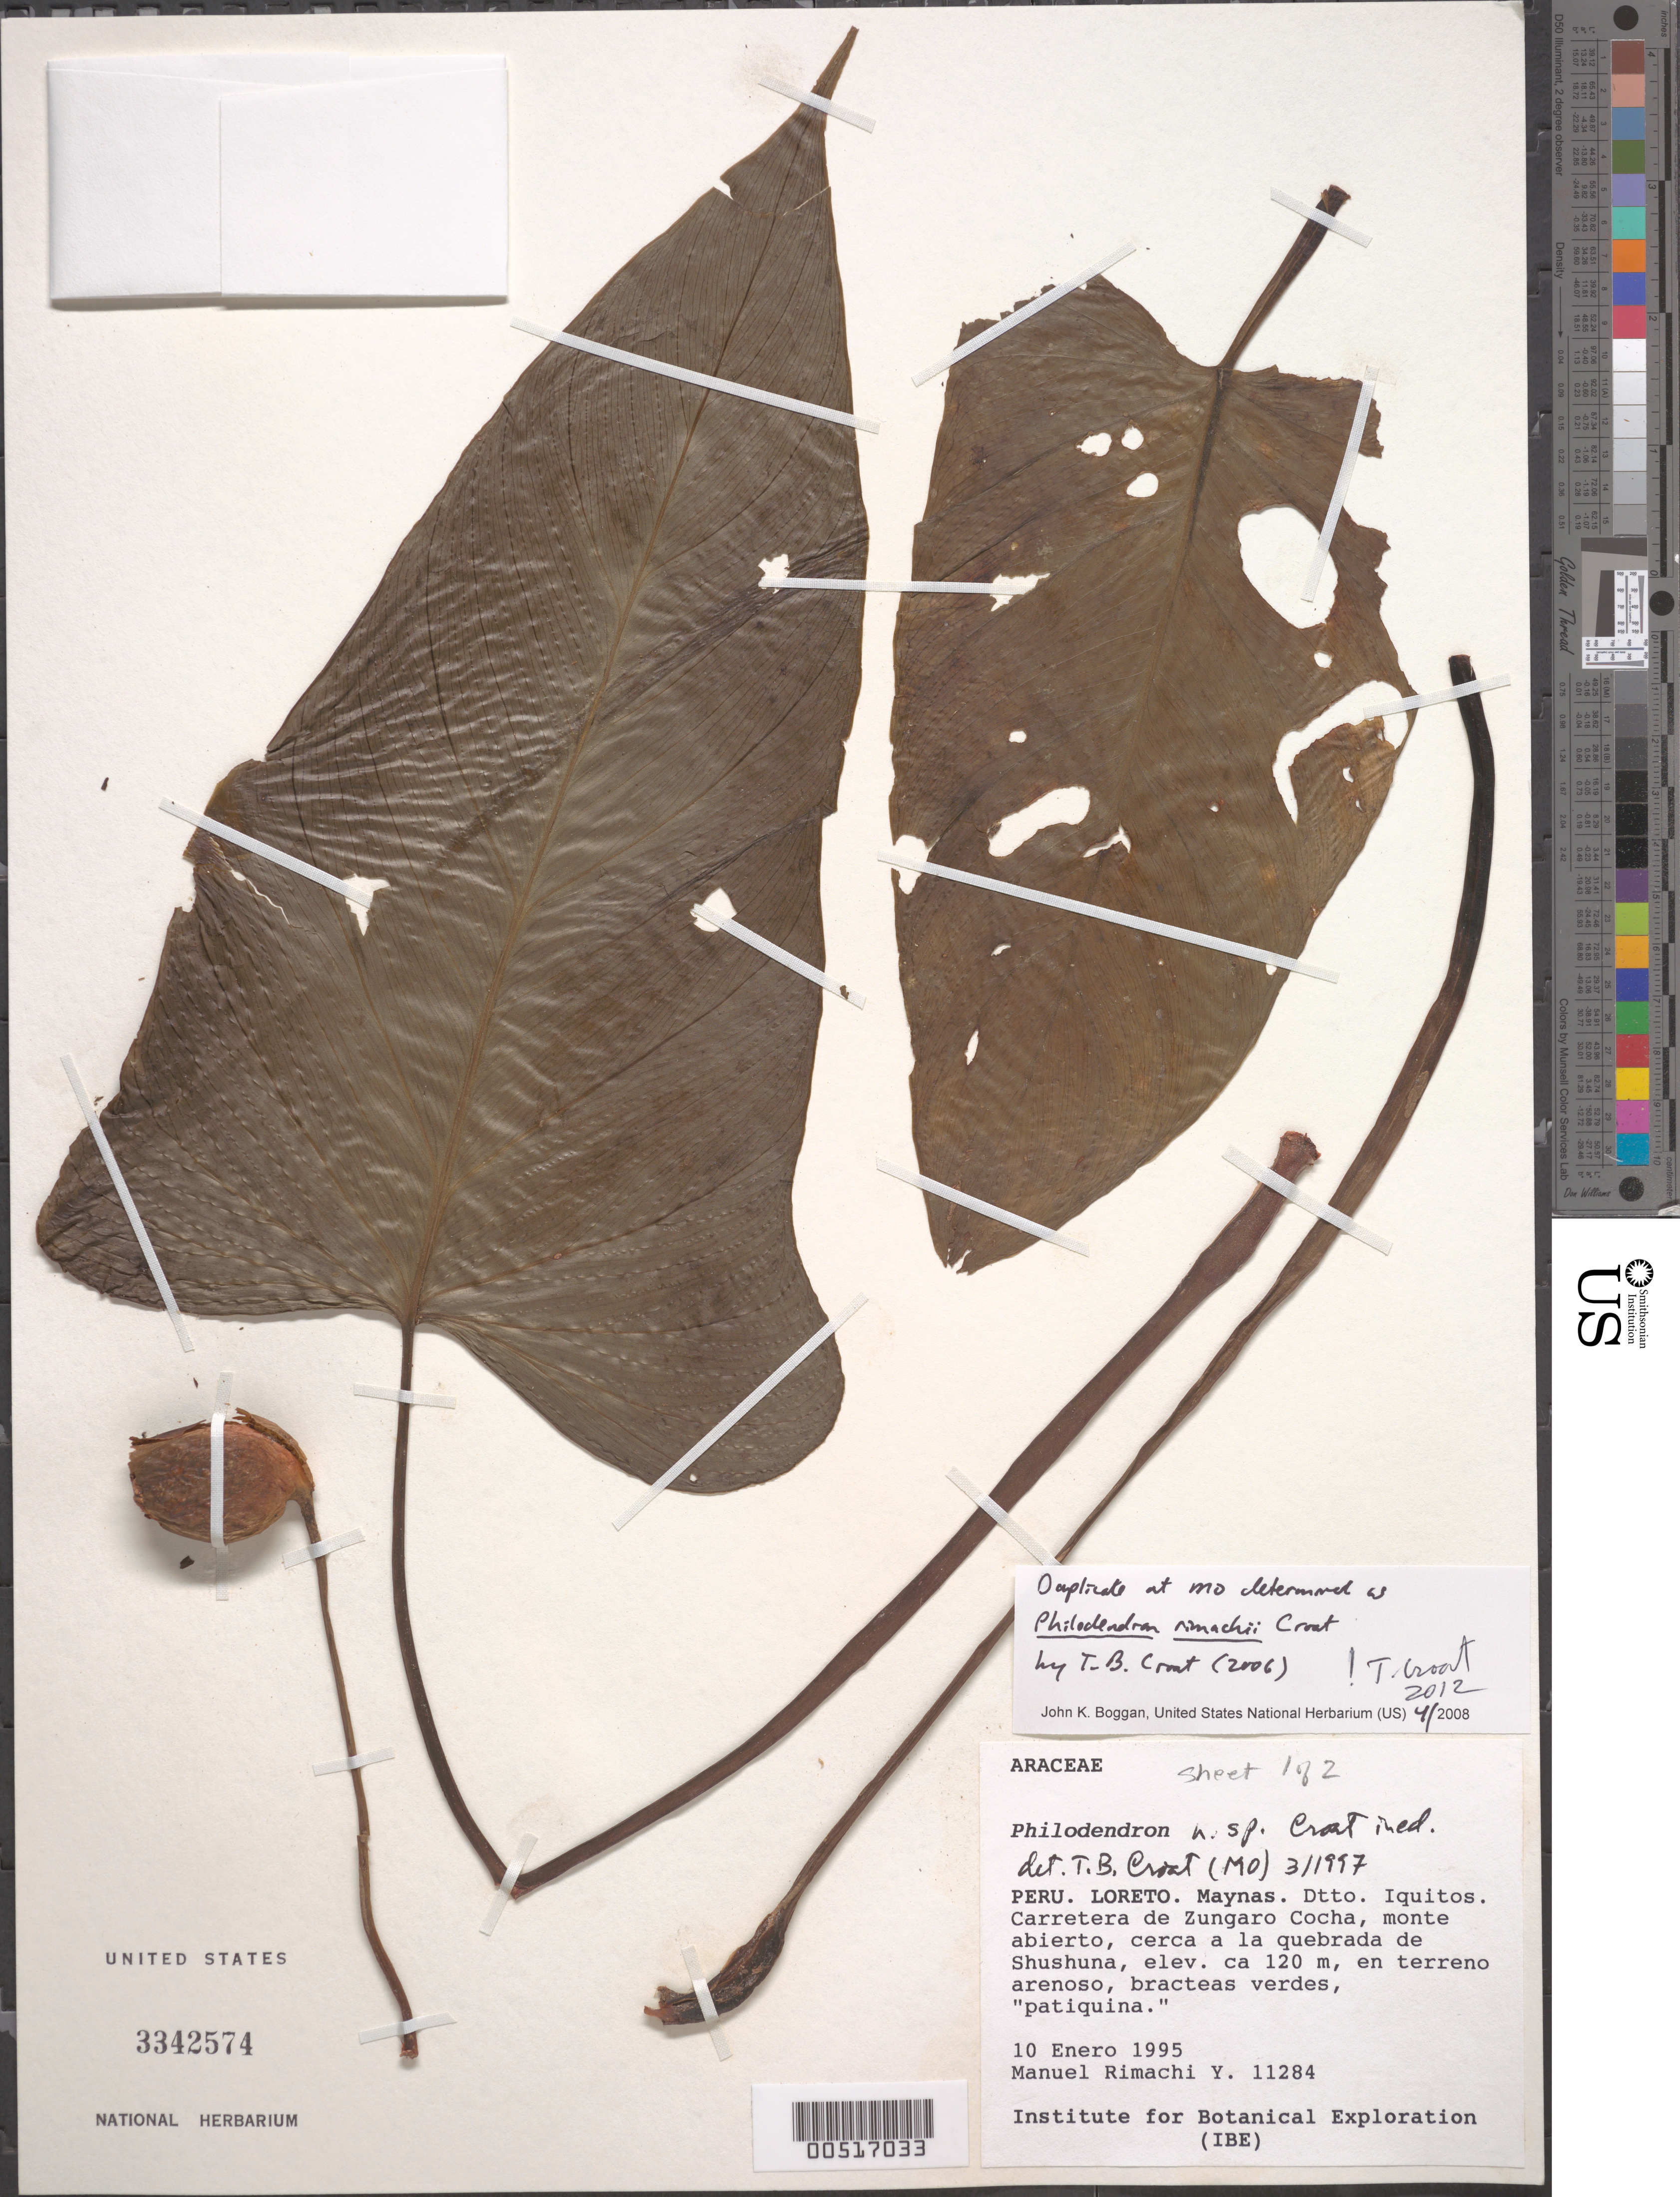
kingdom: Plantae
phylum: Tracheophyta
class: Liliopsida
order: Alismatales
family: Araceae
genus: Philodendron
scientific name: Philodendron rimachii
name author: Croat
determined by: Boggan, J. K., (US), NMNH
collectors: M. Rimachi Y.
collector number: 11284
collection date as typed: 10 Jan 1995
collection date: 1995-01-10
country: Peru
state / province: Loreto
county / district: Maynas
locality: Iquitos, carretera de Zungaro Cocha, monte abierto, cerca a La Quebrada de Shushuna.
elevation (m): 120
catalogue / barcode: US 3342574